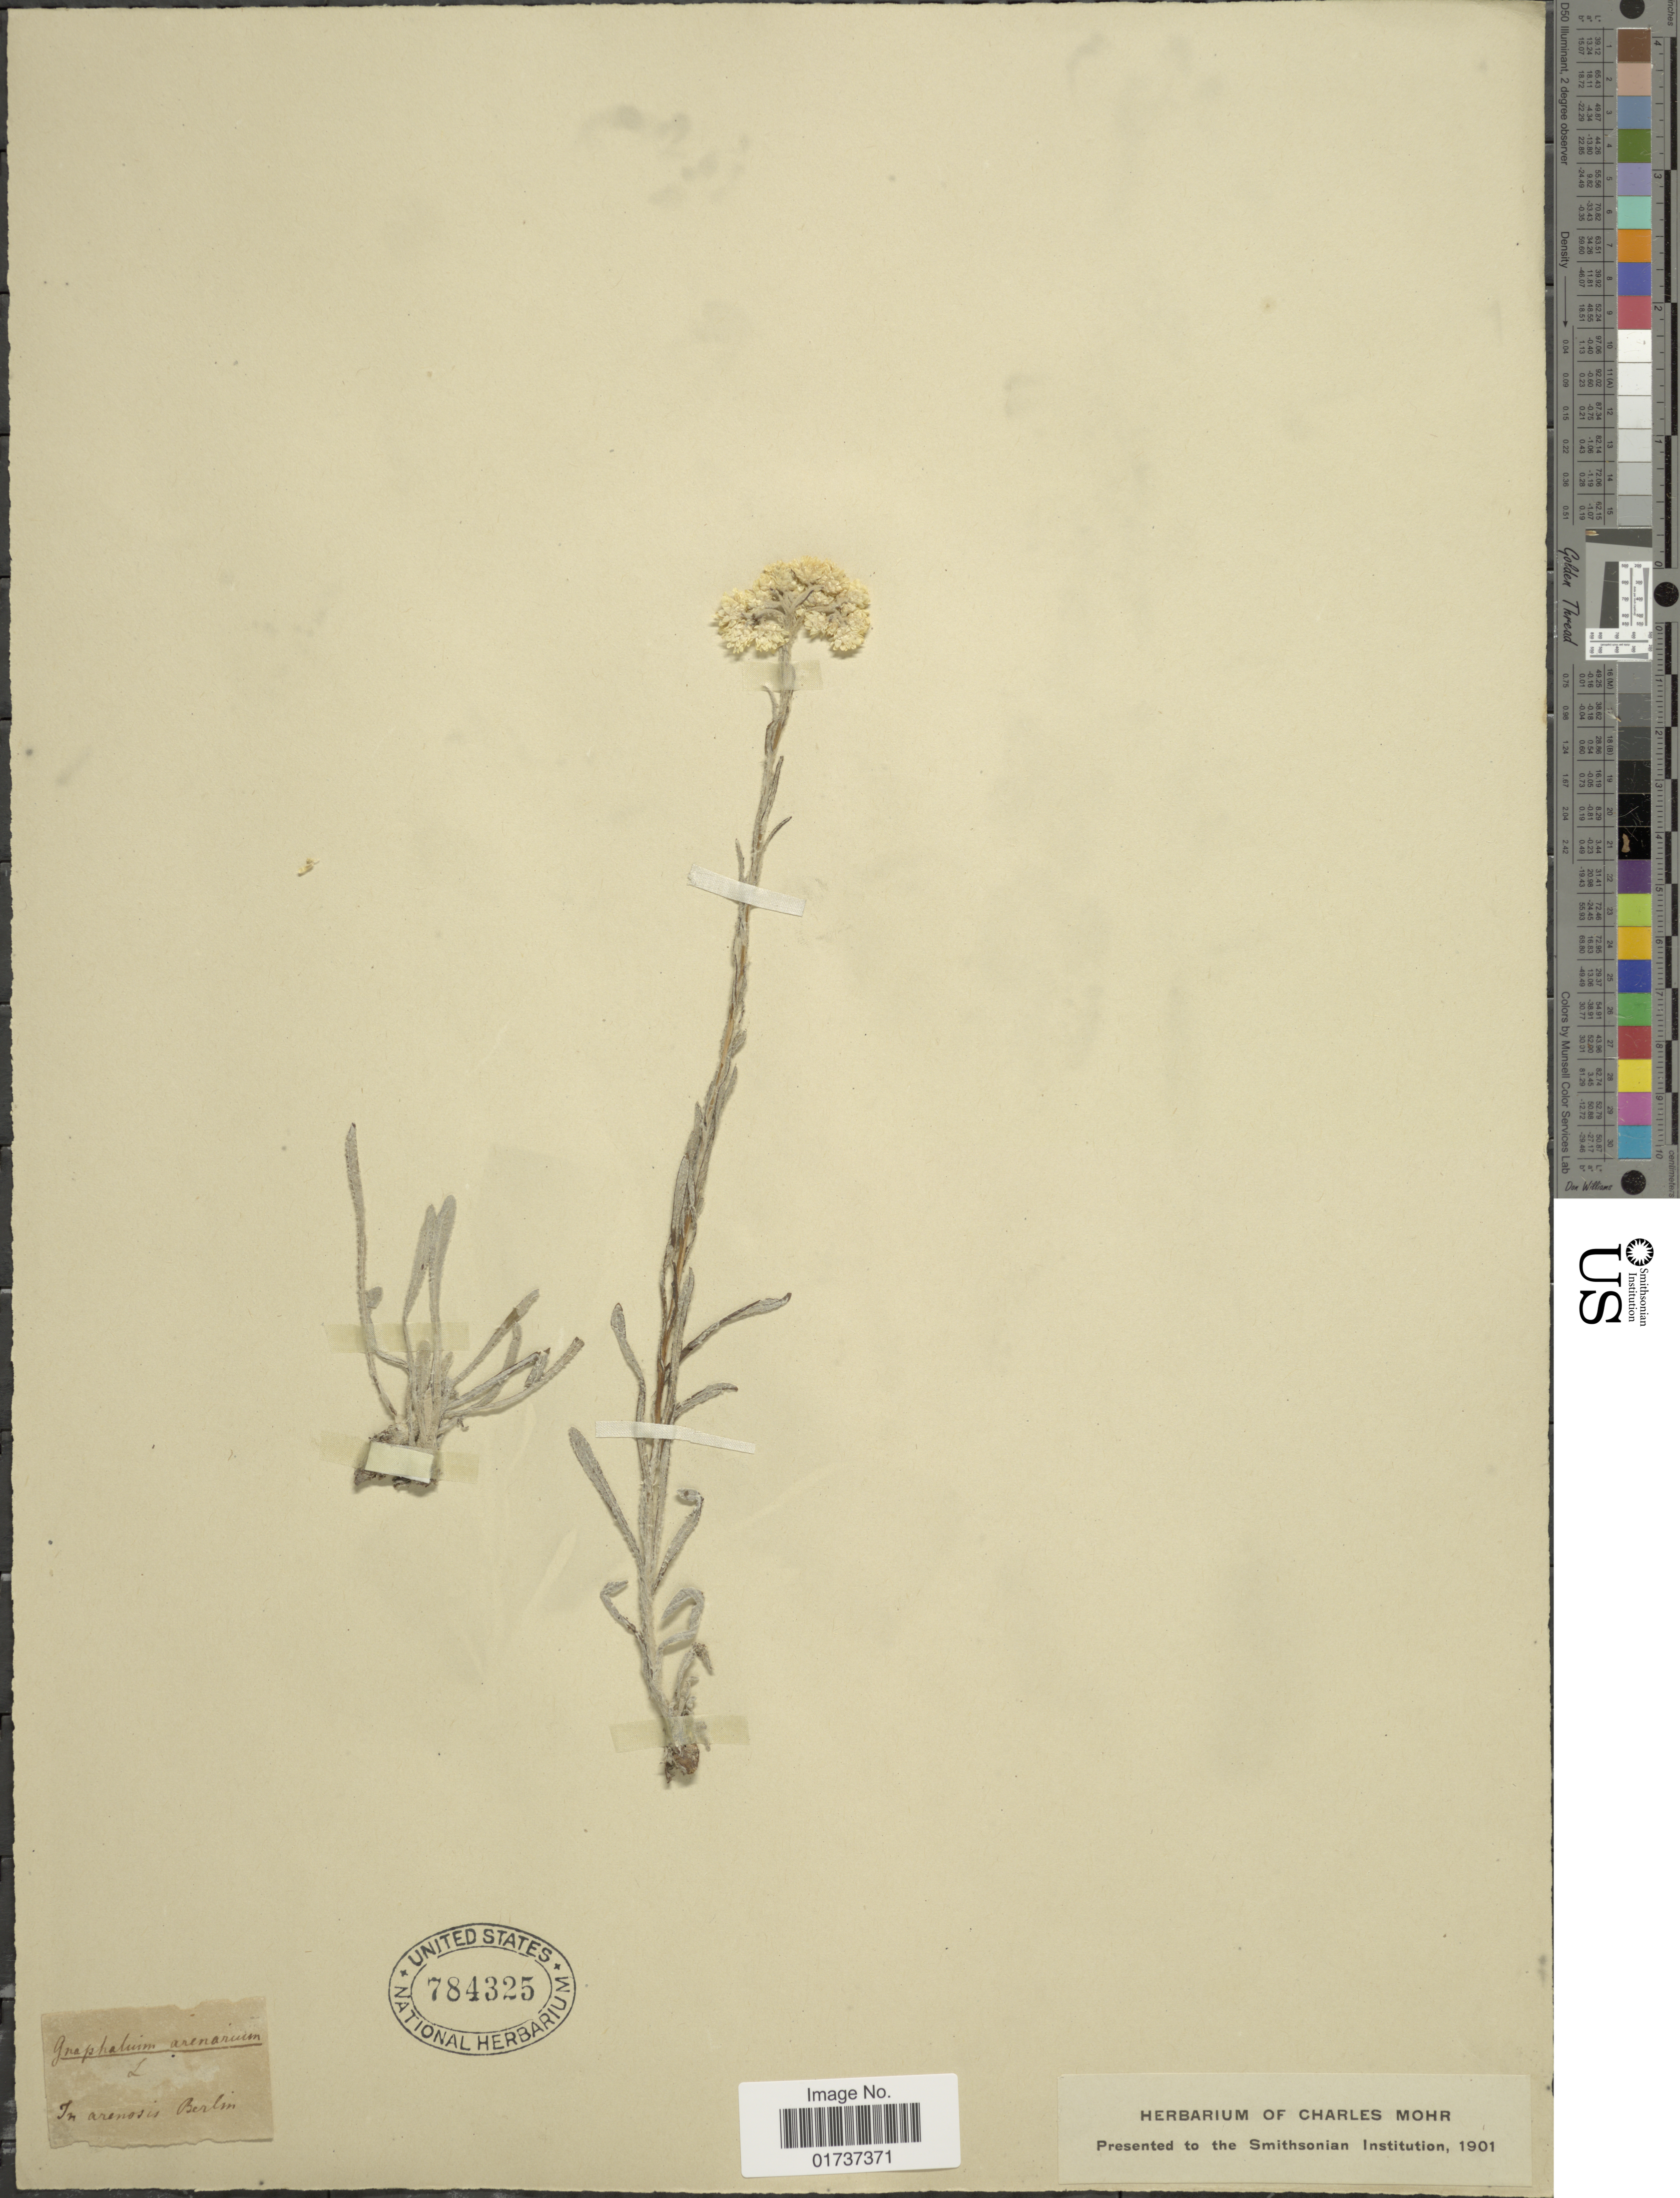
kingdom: Plantae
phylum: Tracheophyta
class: Magnoliopsida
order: Asterales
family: Asteraceae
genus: Gnaphalium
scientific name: Gnaphalium arenarium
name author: L.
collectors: ex herb. Charles Mohr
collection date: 1901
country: Germany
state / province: Berlin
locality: In arenosis Berlin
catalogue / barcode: US 784325